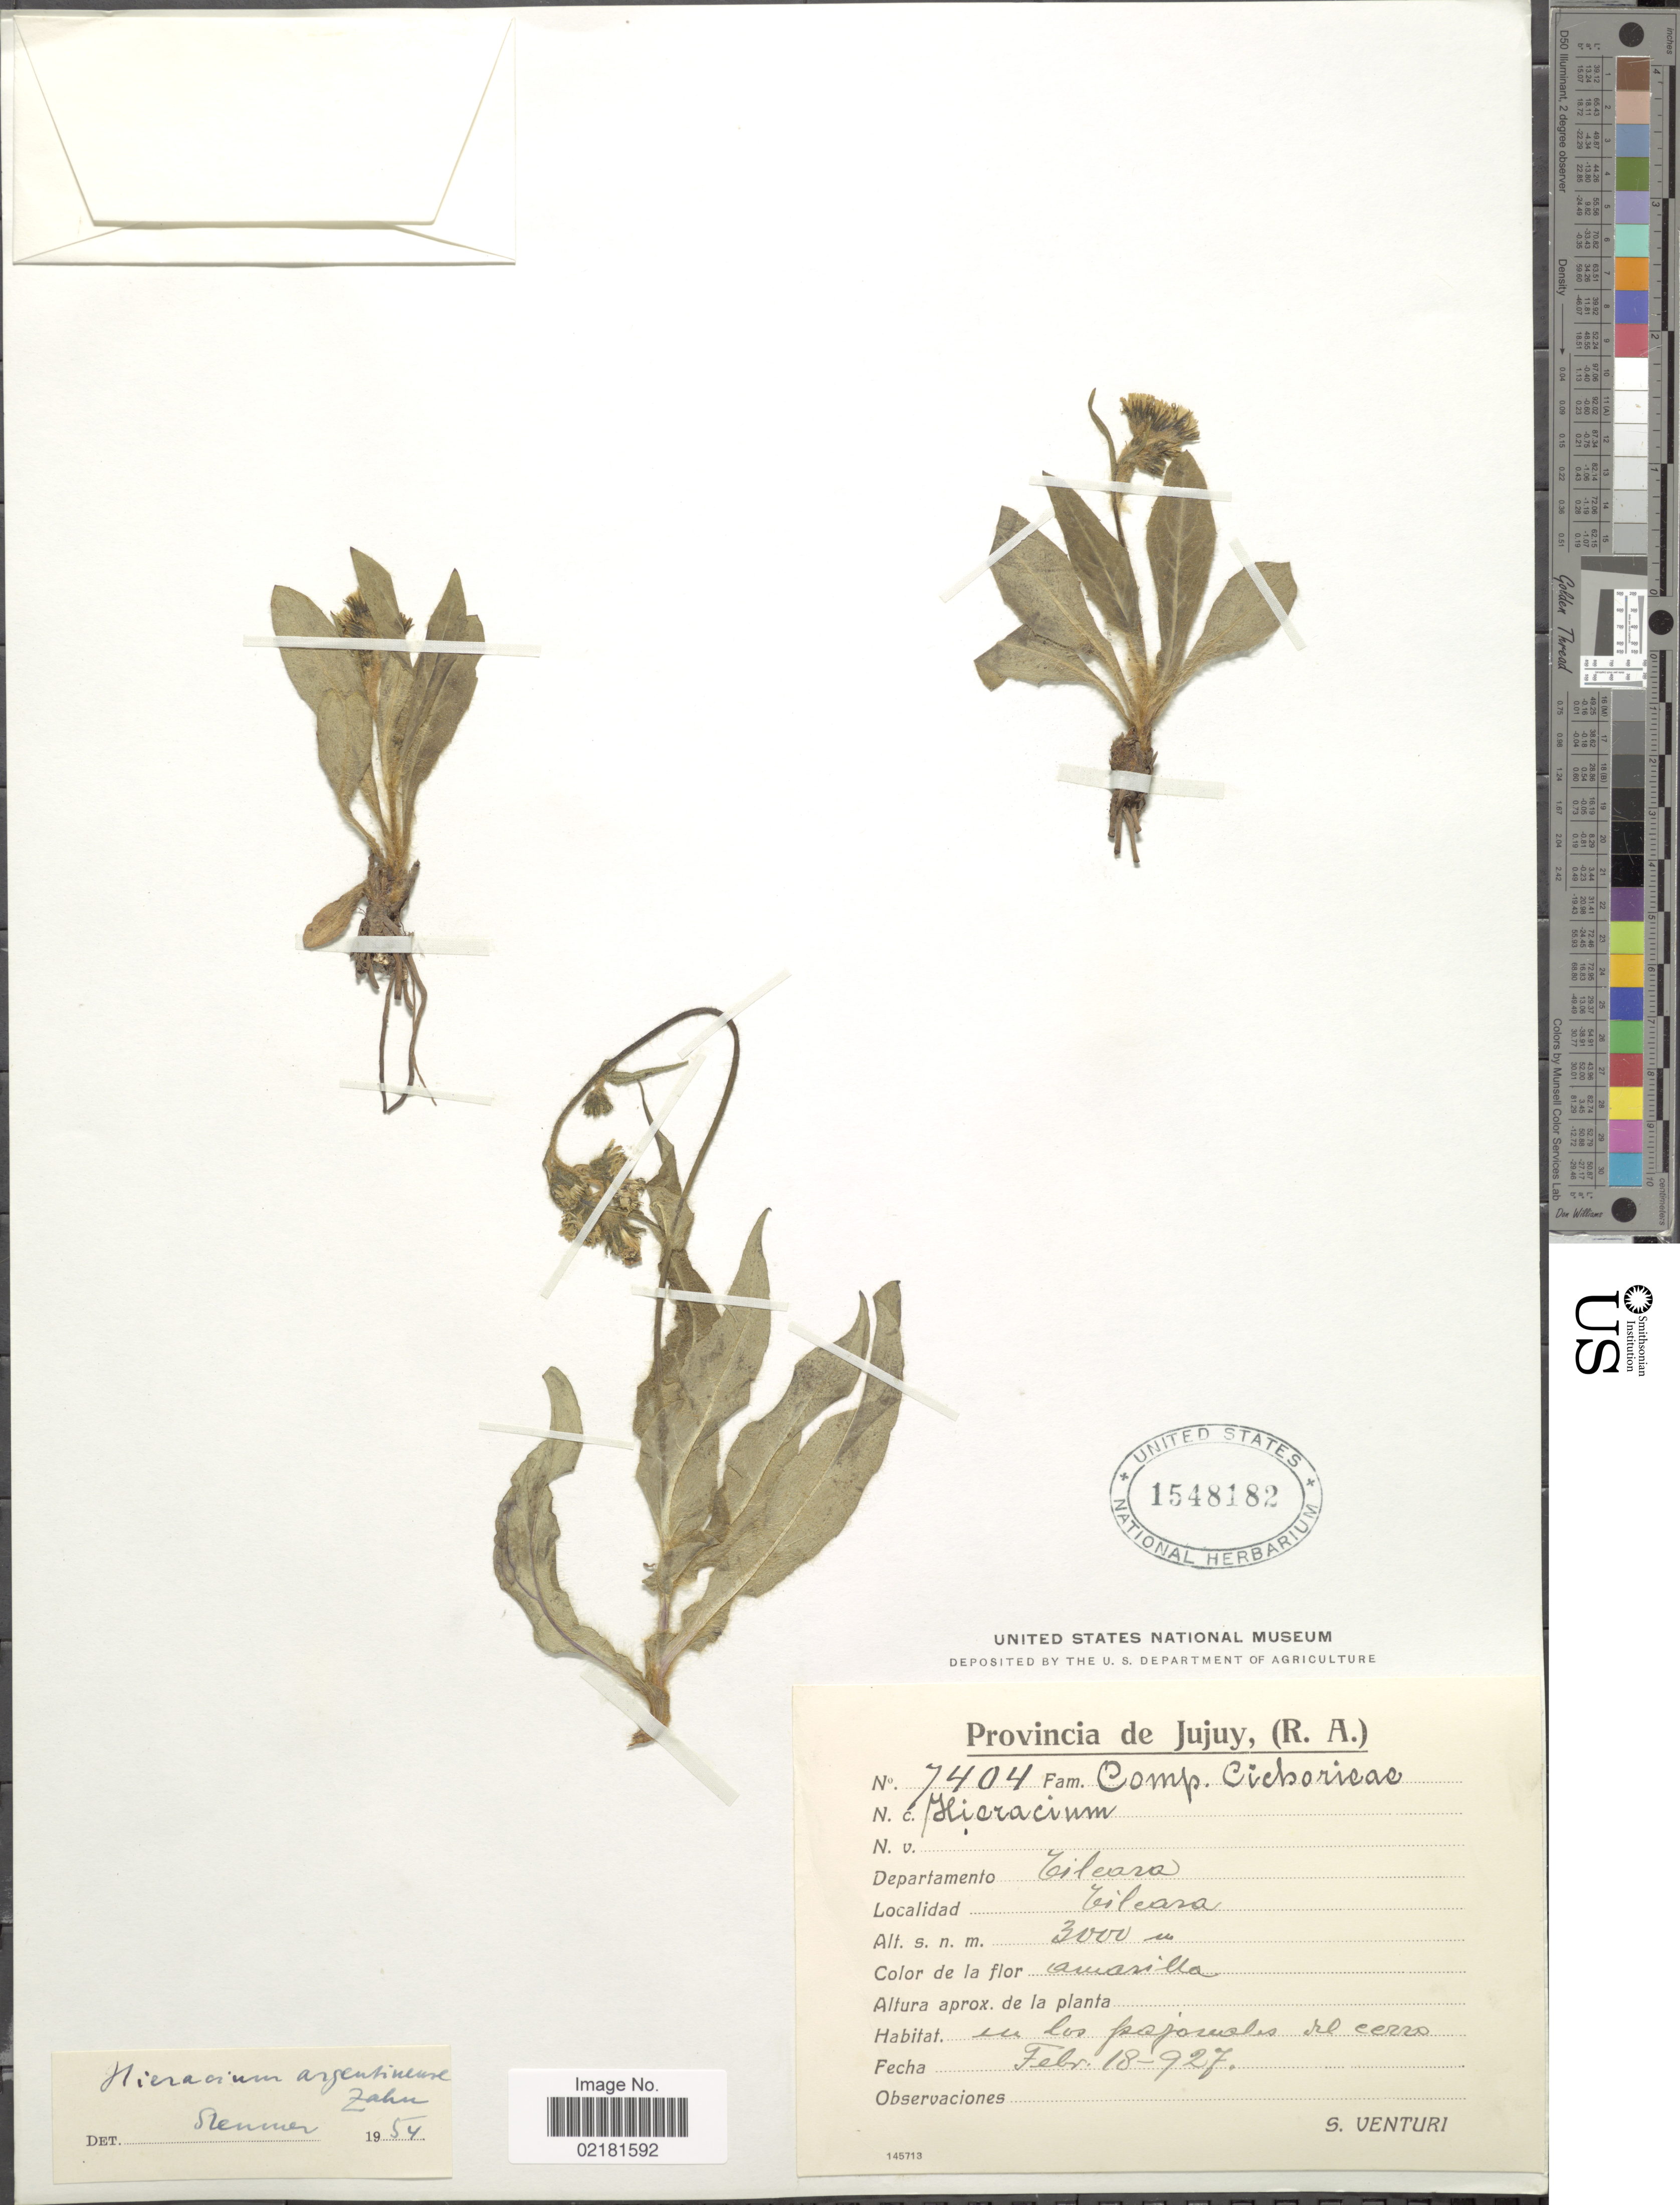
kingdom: Plantae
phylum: Tracheophyta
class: Magnoliopsida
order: Asterales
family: Asteraceae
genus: Hieracium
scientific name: Hieracium jubatum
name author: Fr.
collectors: S. Venturi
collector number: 7404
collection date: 1927-02-18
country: Argentina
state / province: Jujuy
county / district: Tilcara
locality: Tilcara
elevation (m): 3000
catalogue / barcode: US 1548182